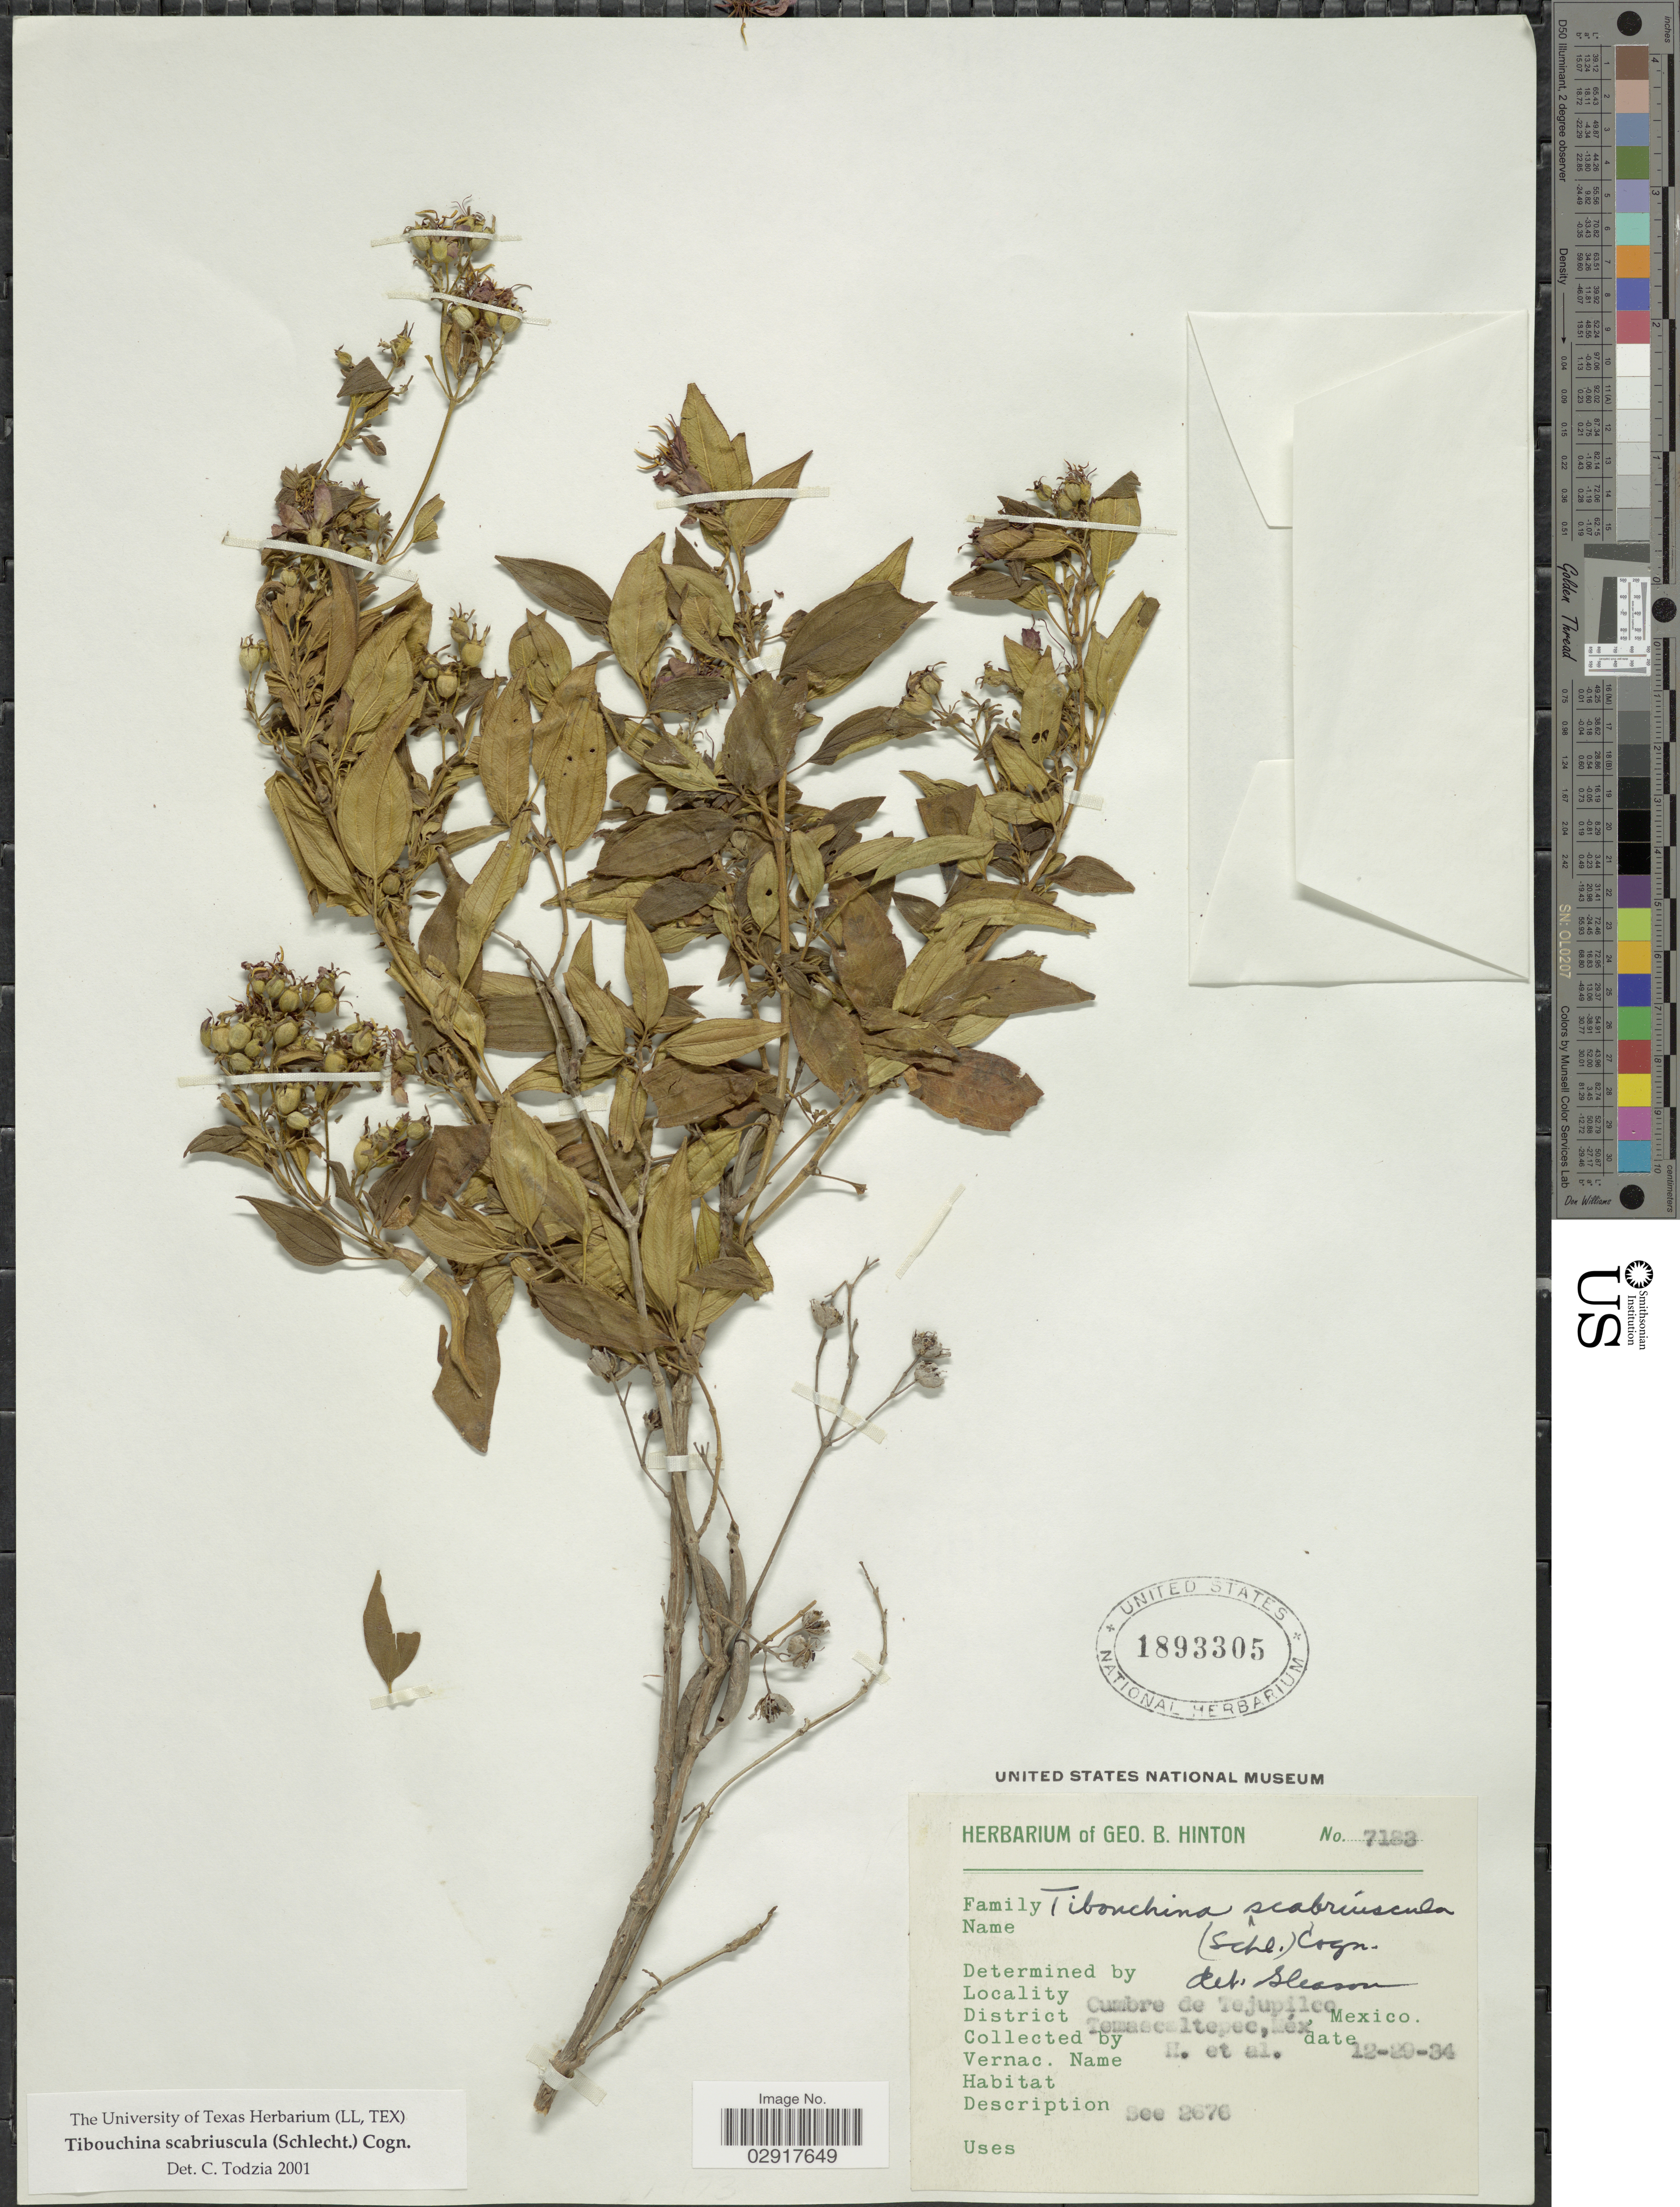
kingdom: Plantae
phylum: Tracheophyta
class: Magnoliopsida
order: Myrtales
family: Melastomataceae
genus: Chaetogastra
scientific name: Chaetogastra scabriuscula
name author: (Schltdl.) P.J.F. Guim. & Michelang.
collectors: G. B. Hinton & et al.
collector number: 7183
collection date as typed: Transcribed d/m/y: 29/12/34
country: Mexico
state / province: México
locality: Cumbre de Tejupilco. District Temascaltepec, Méx.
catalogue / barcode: US 1893305